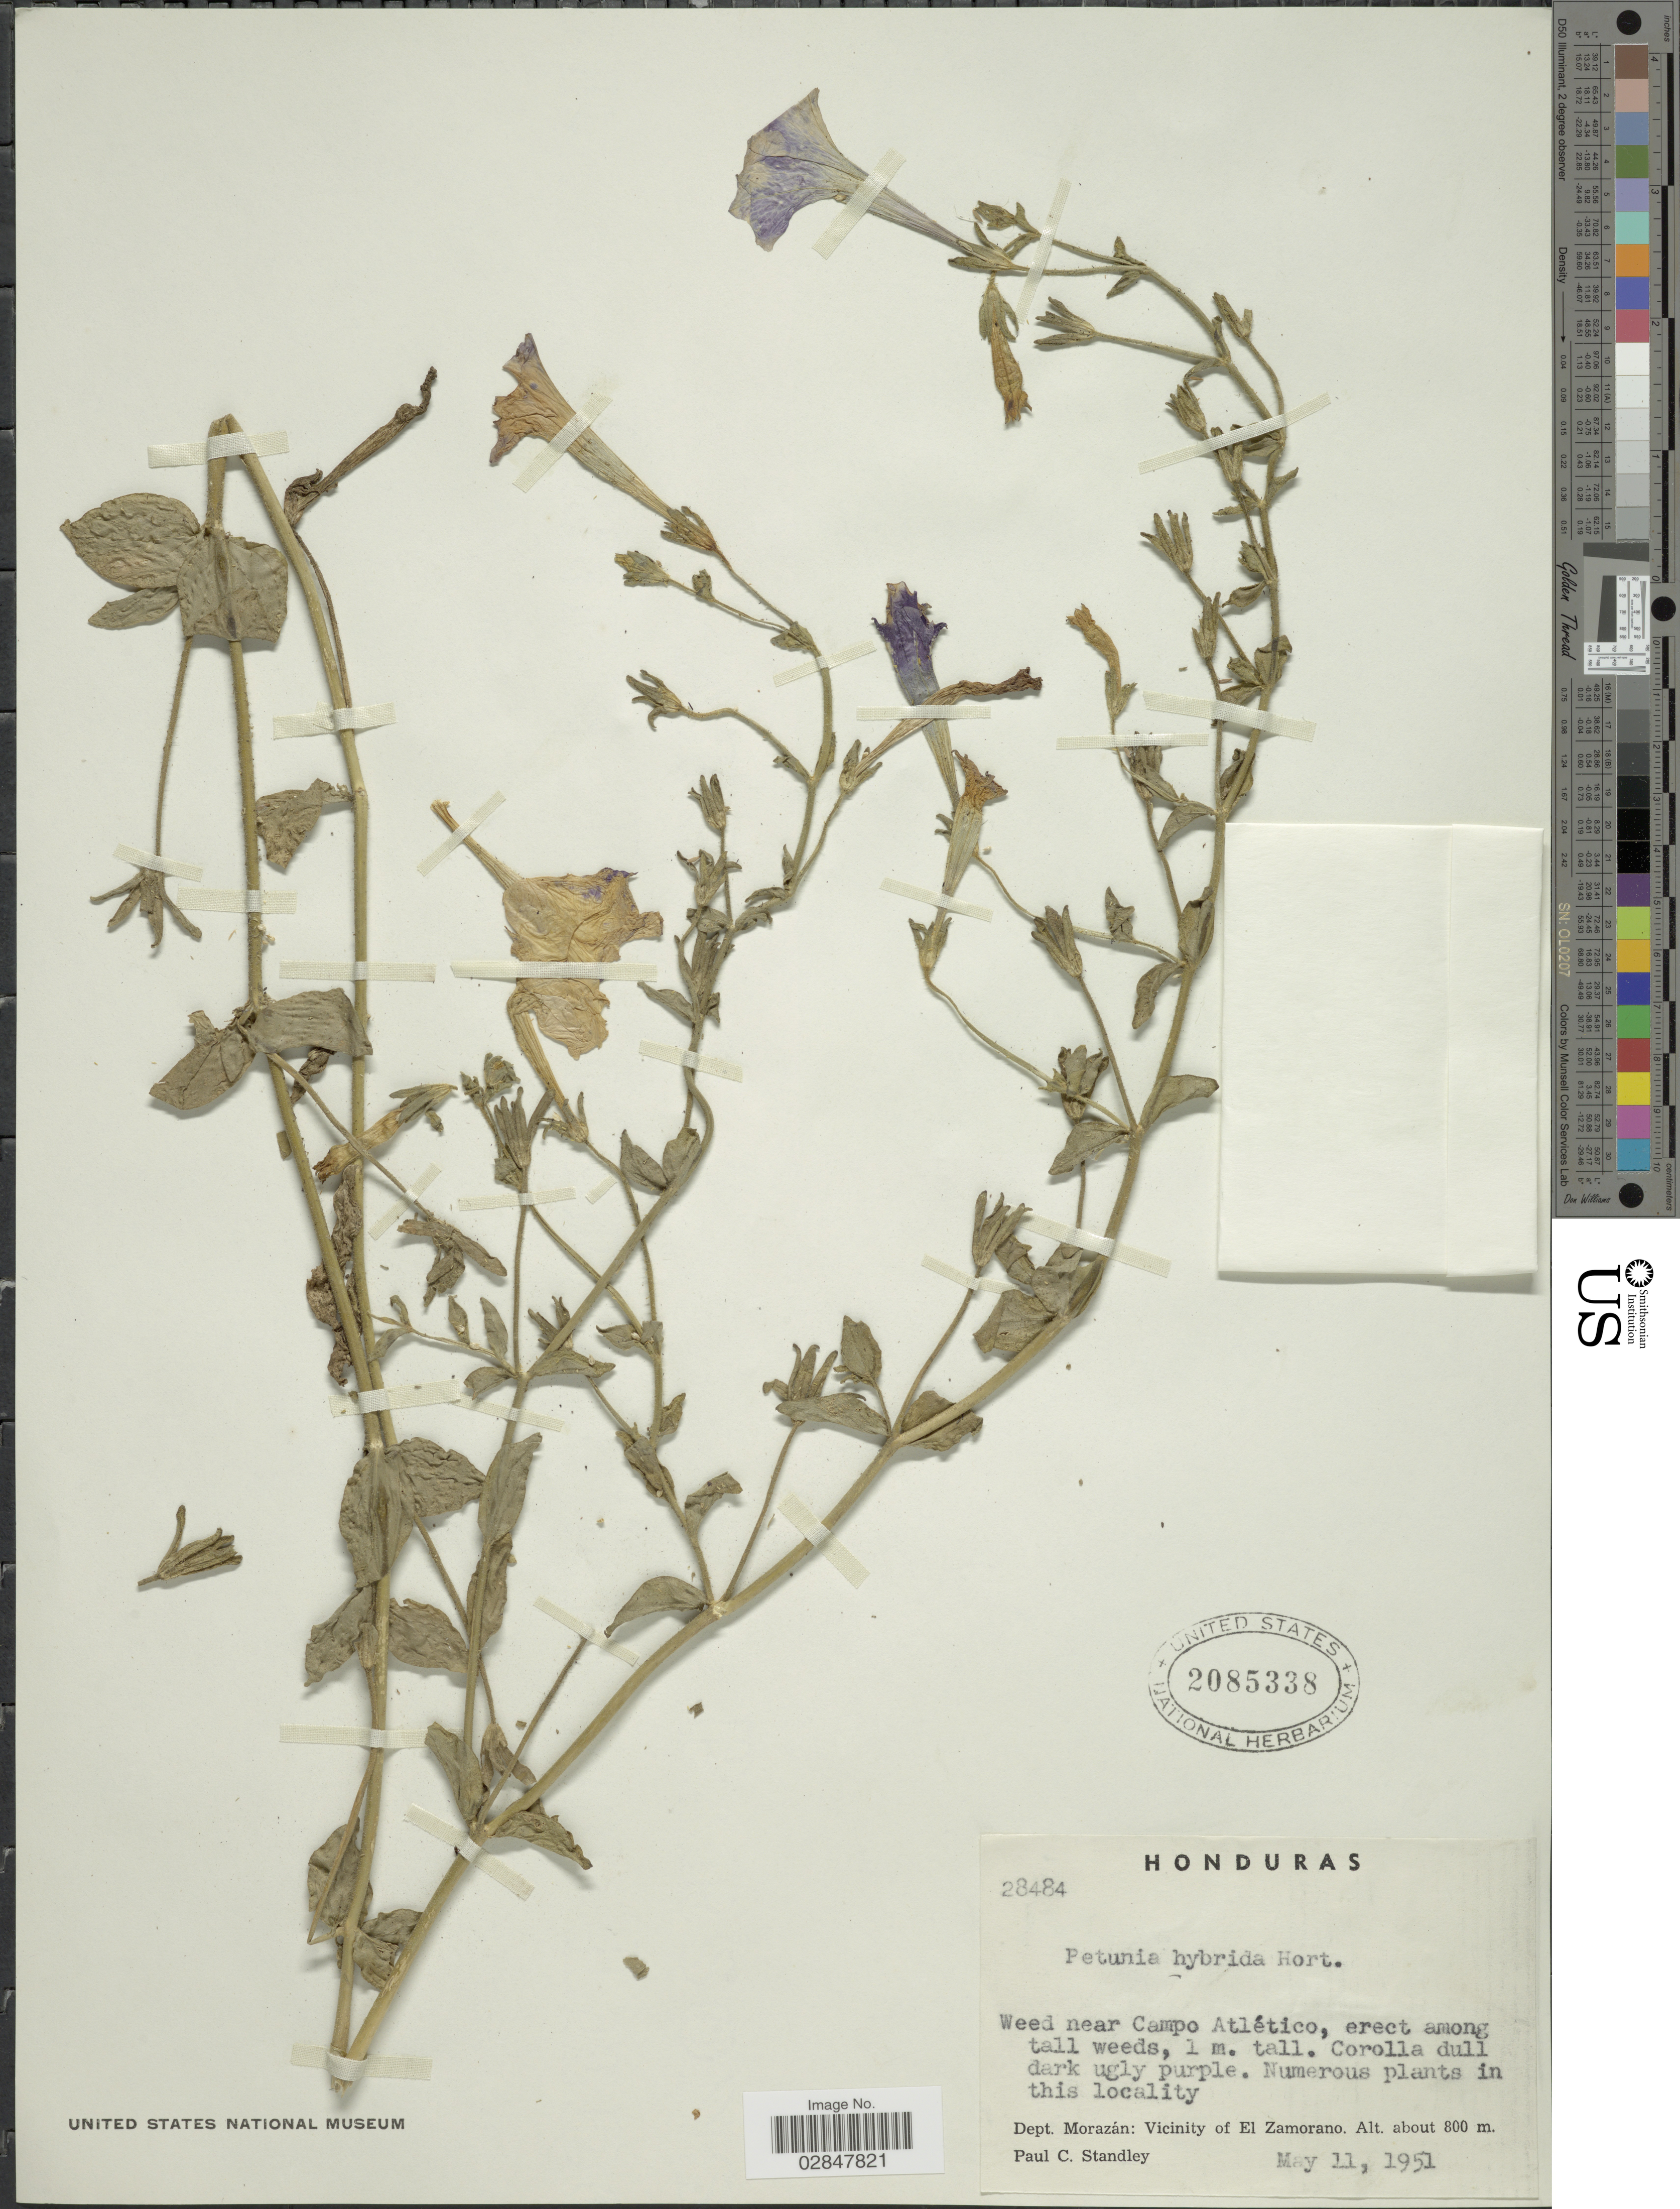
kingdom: Plantae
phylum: Tracheophyta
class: Magnoliopsida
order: Solanales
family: Solanaceae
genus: Petunia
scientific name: Petunia hybrida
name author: E. Vilm.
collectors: P. C. Standley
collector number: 28484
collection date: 1951-05-11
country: Honduras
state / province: Fco. Morazán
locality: Weed near Campo Atlético, Dept. Morazán, Vicinity of El Zamorano.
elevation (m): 800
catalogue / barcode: US 2085338